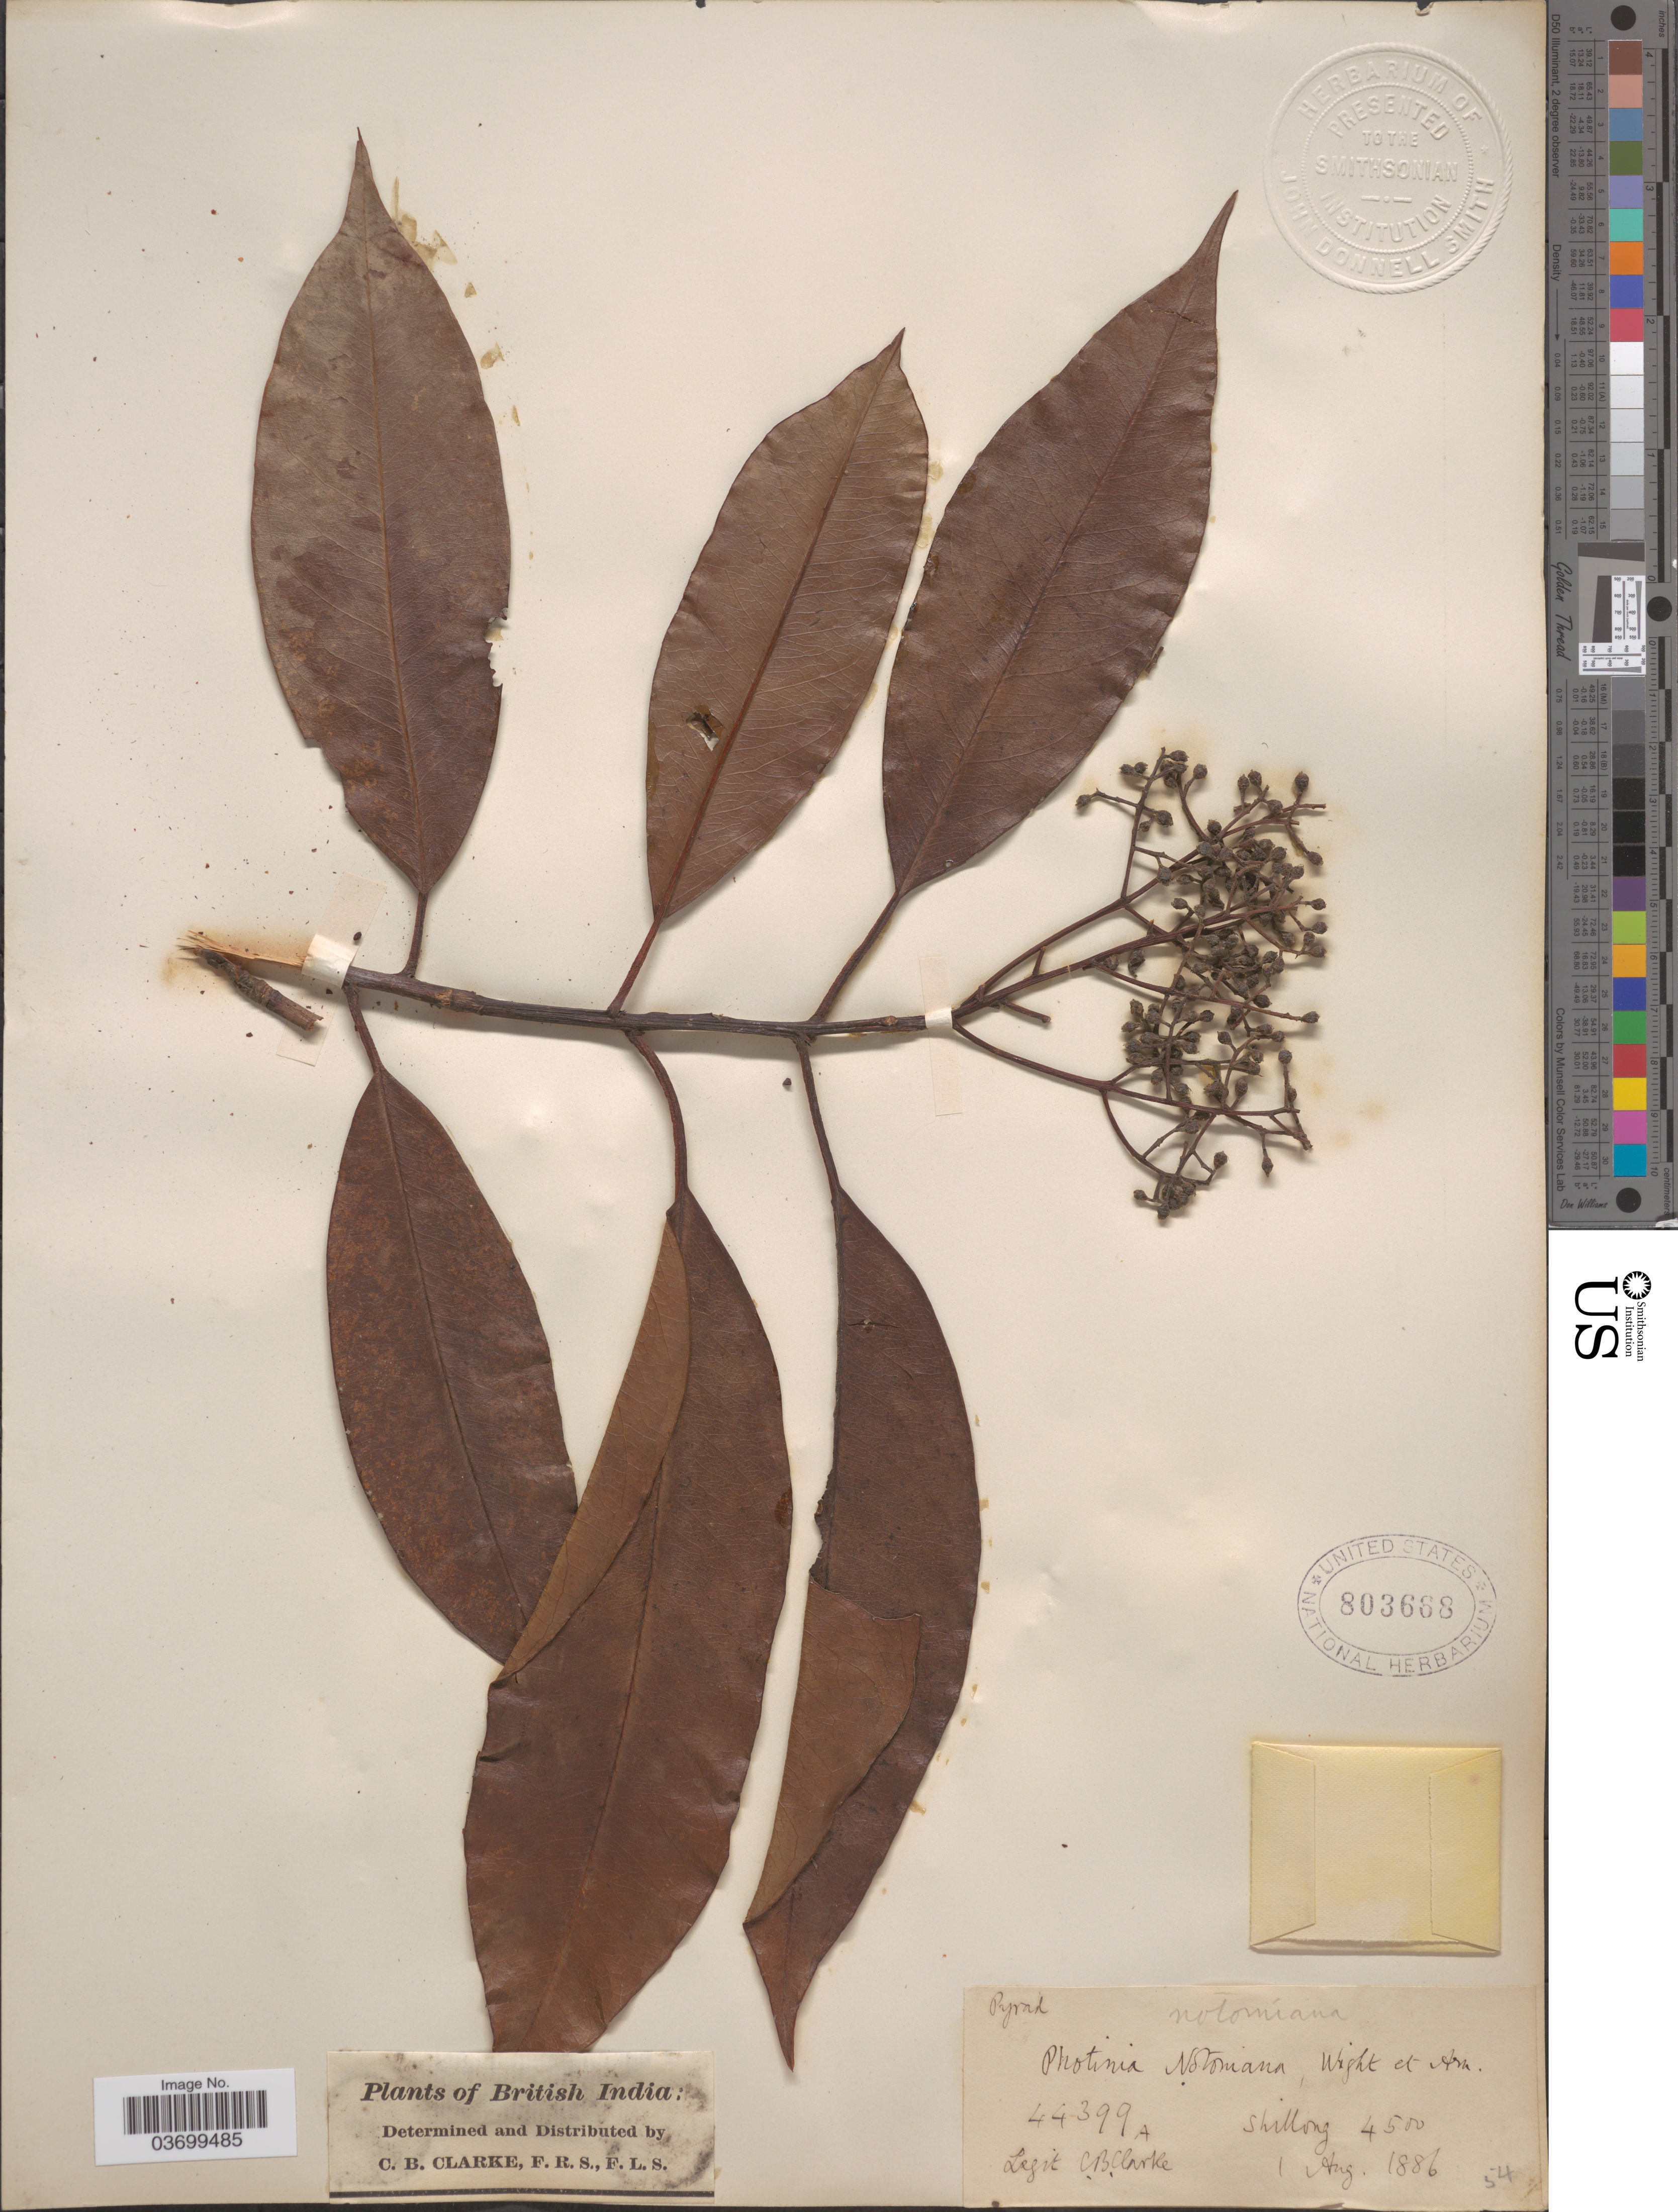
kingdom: Plantae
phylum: Tracheophyta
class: Magnoliopsida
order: Rosales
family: Rosaceae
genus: Photinia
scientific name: Photinia notoniana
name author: Wight & Arn.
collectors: C. B. Clarke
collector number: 44399/54?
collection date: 1886-08-01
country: India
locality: British India. Shillong.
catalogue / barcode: US 803668